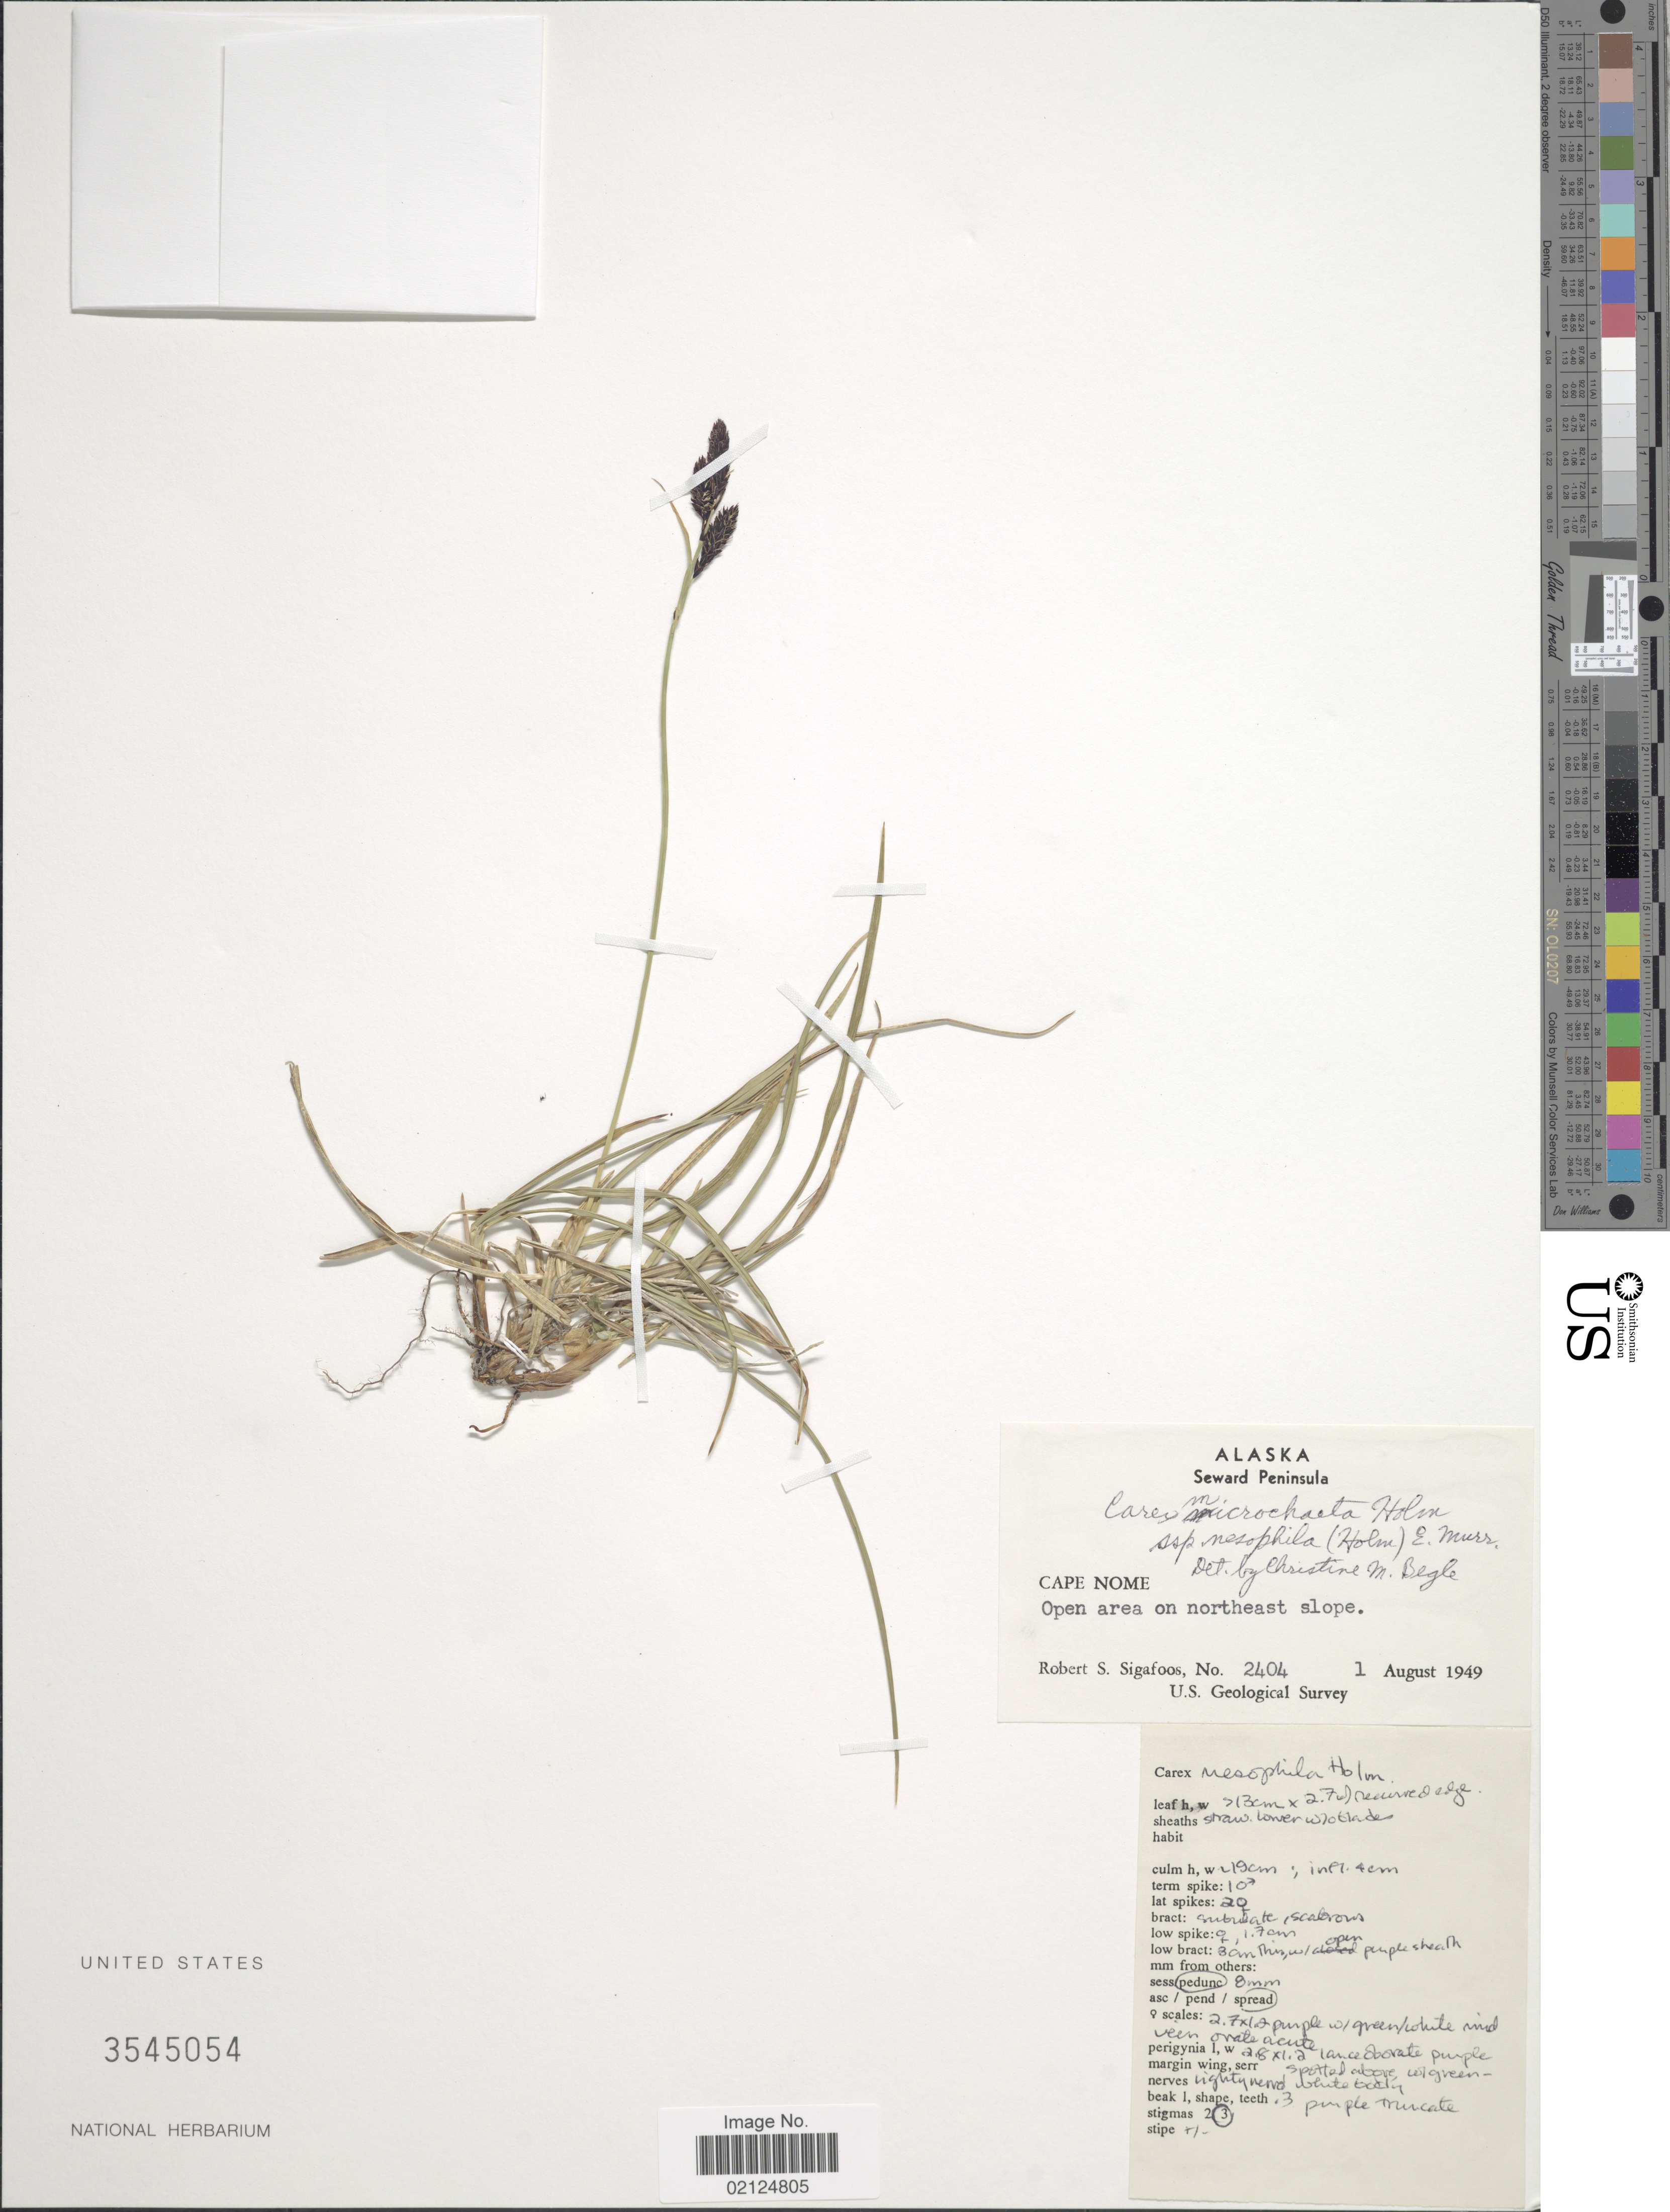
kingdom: Plantae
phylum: Tracheophyta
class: Liliopsida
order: Poales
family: Cyperaceae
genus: Carex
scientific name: Carex microchaeta subsp. nesophila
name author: (Holm) D.F. Murray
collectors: R. Sigafoos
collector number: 2404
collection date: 1949-08-01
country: United States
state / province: Alaska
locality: Seward Peninsula, Cape Nome; Open area on northeast slope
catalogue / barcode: US 3545054